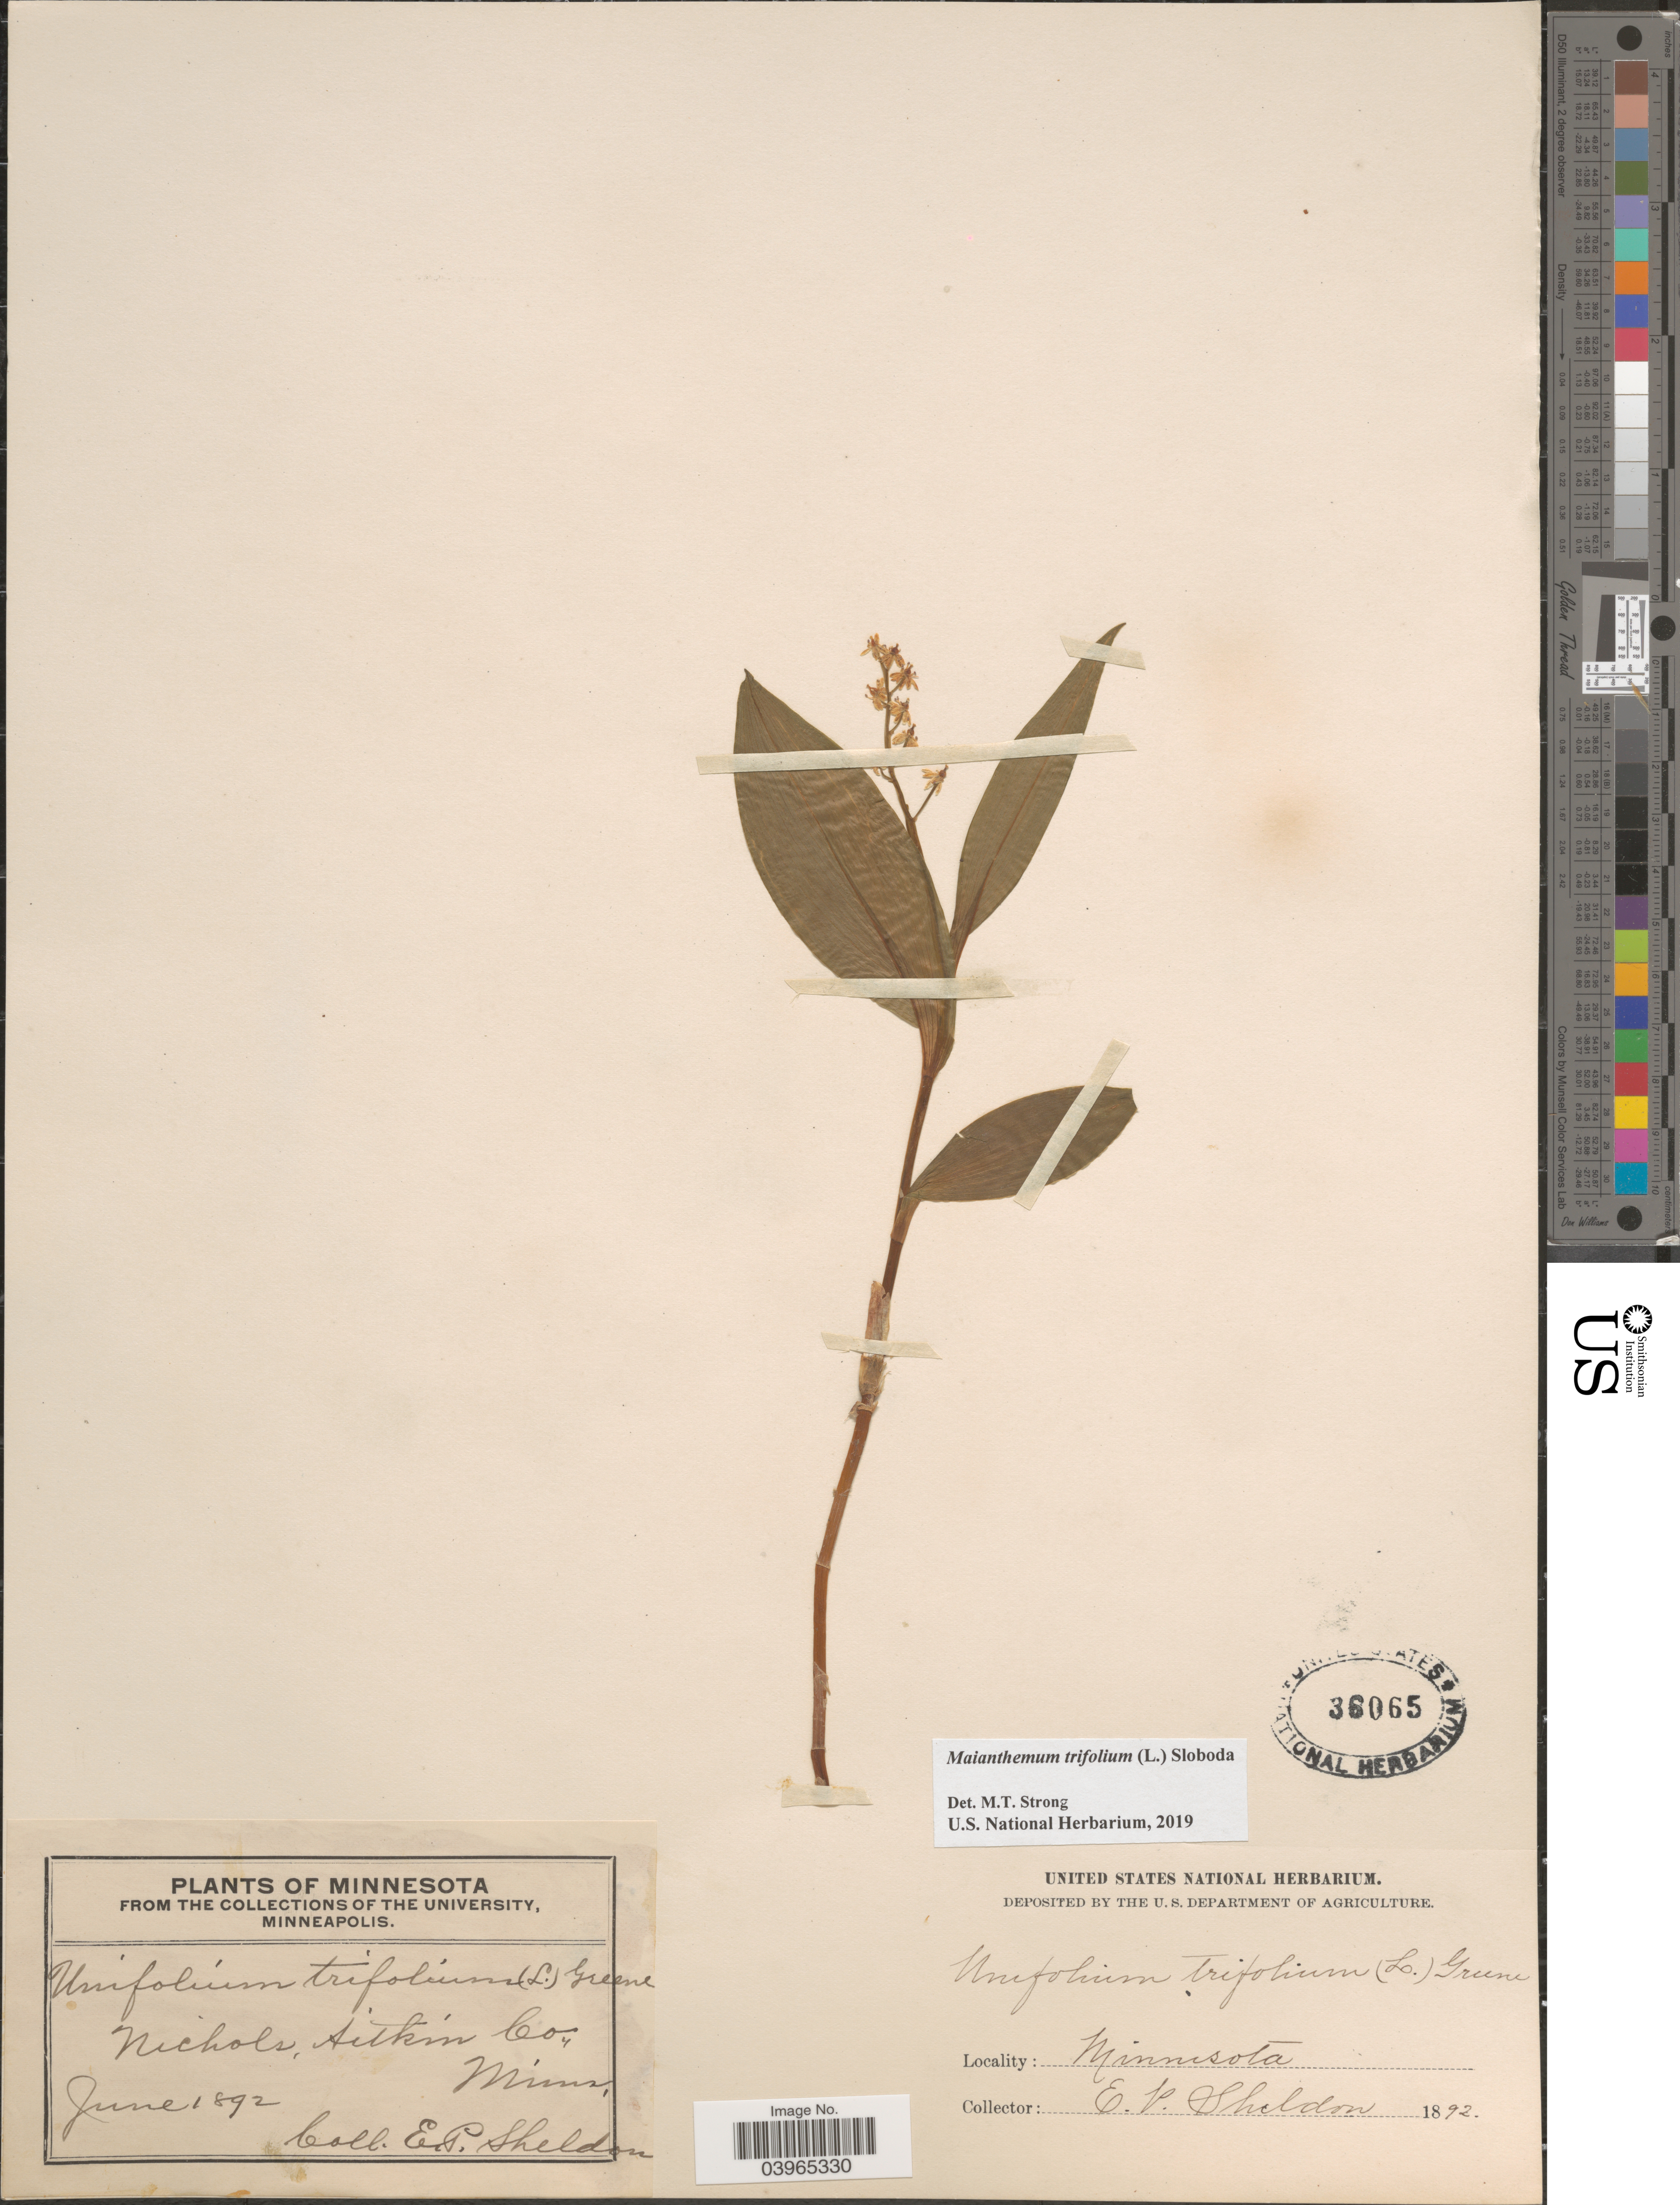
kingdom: Plantae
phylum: Tracheophyta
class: Liliopsida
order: Asparagales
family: Asparagaceae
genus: Maianthemum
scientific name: Maianthemum trifolium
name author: (L.) Sloboda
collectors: E. P. Sheldon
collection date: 1892-06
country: United States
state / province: Minnesota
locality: Nichols, Aitkin Co.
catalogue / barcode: US 36065